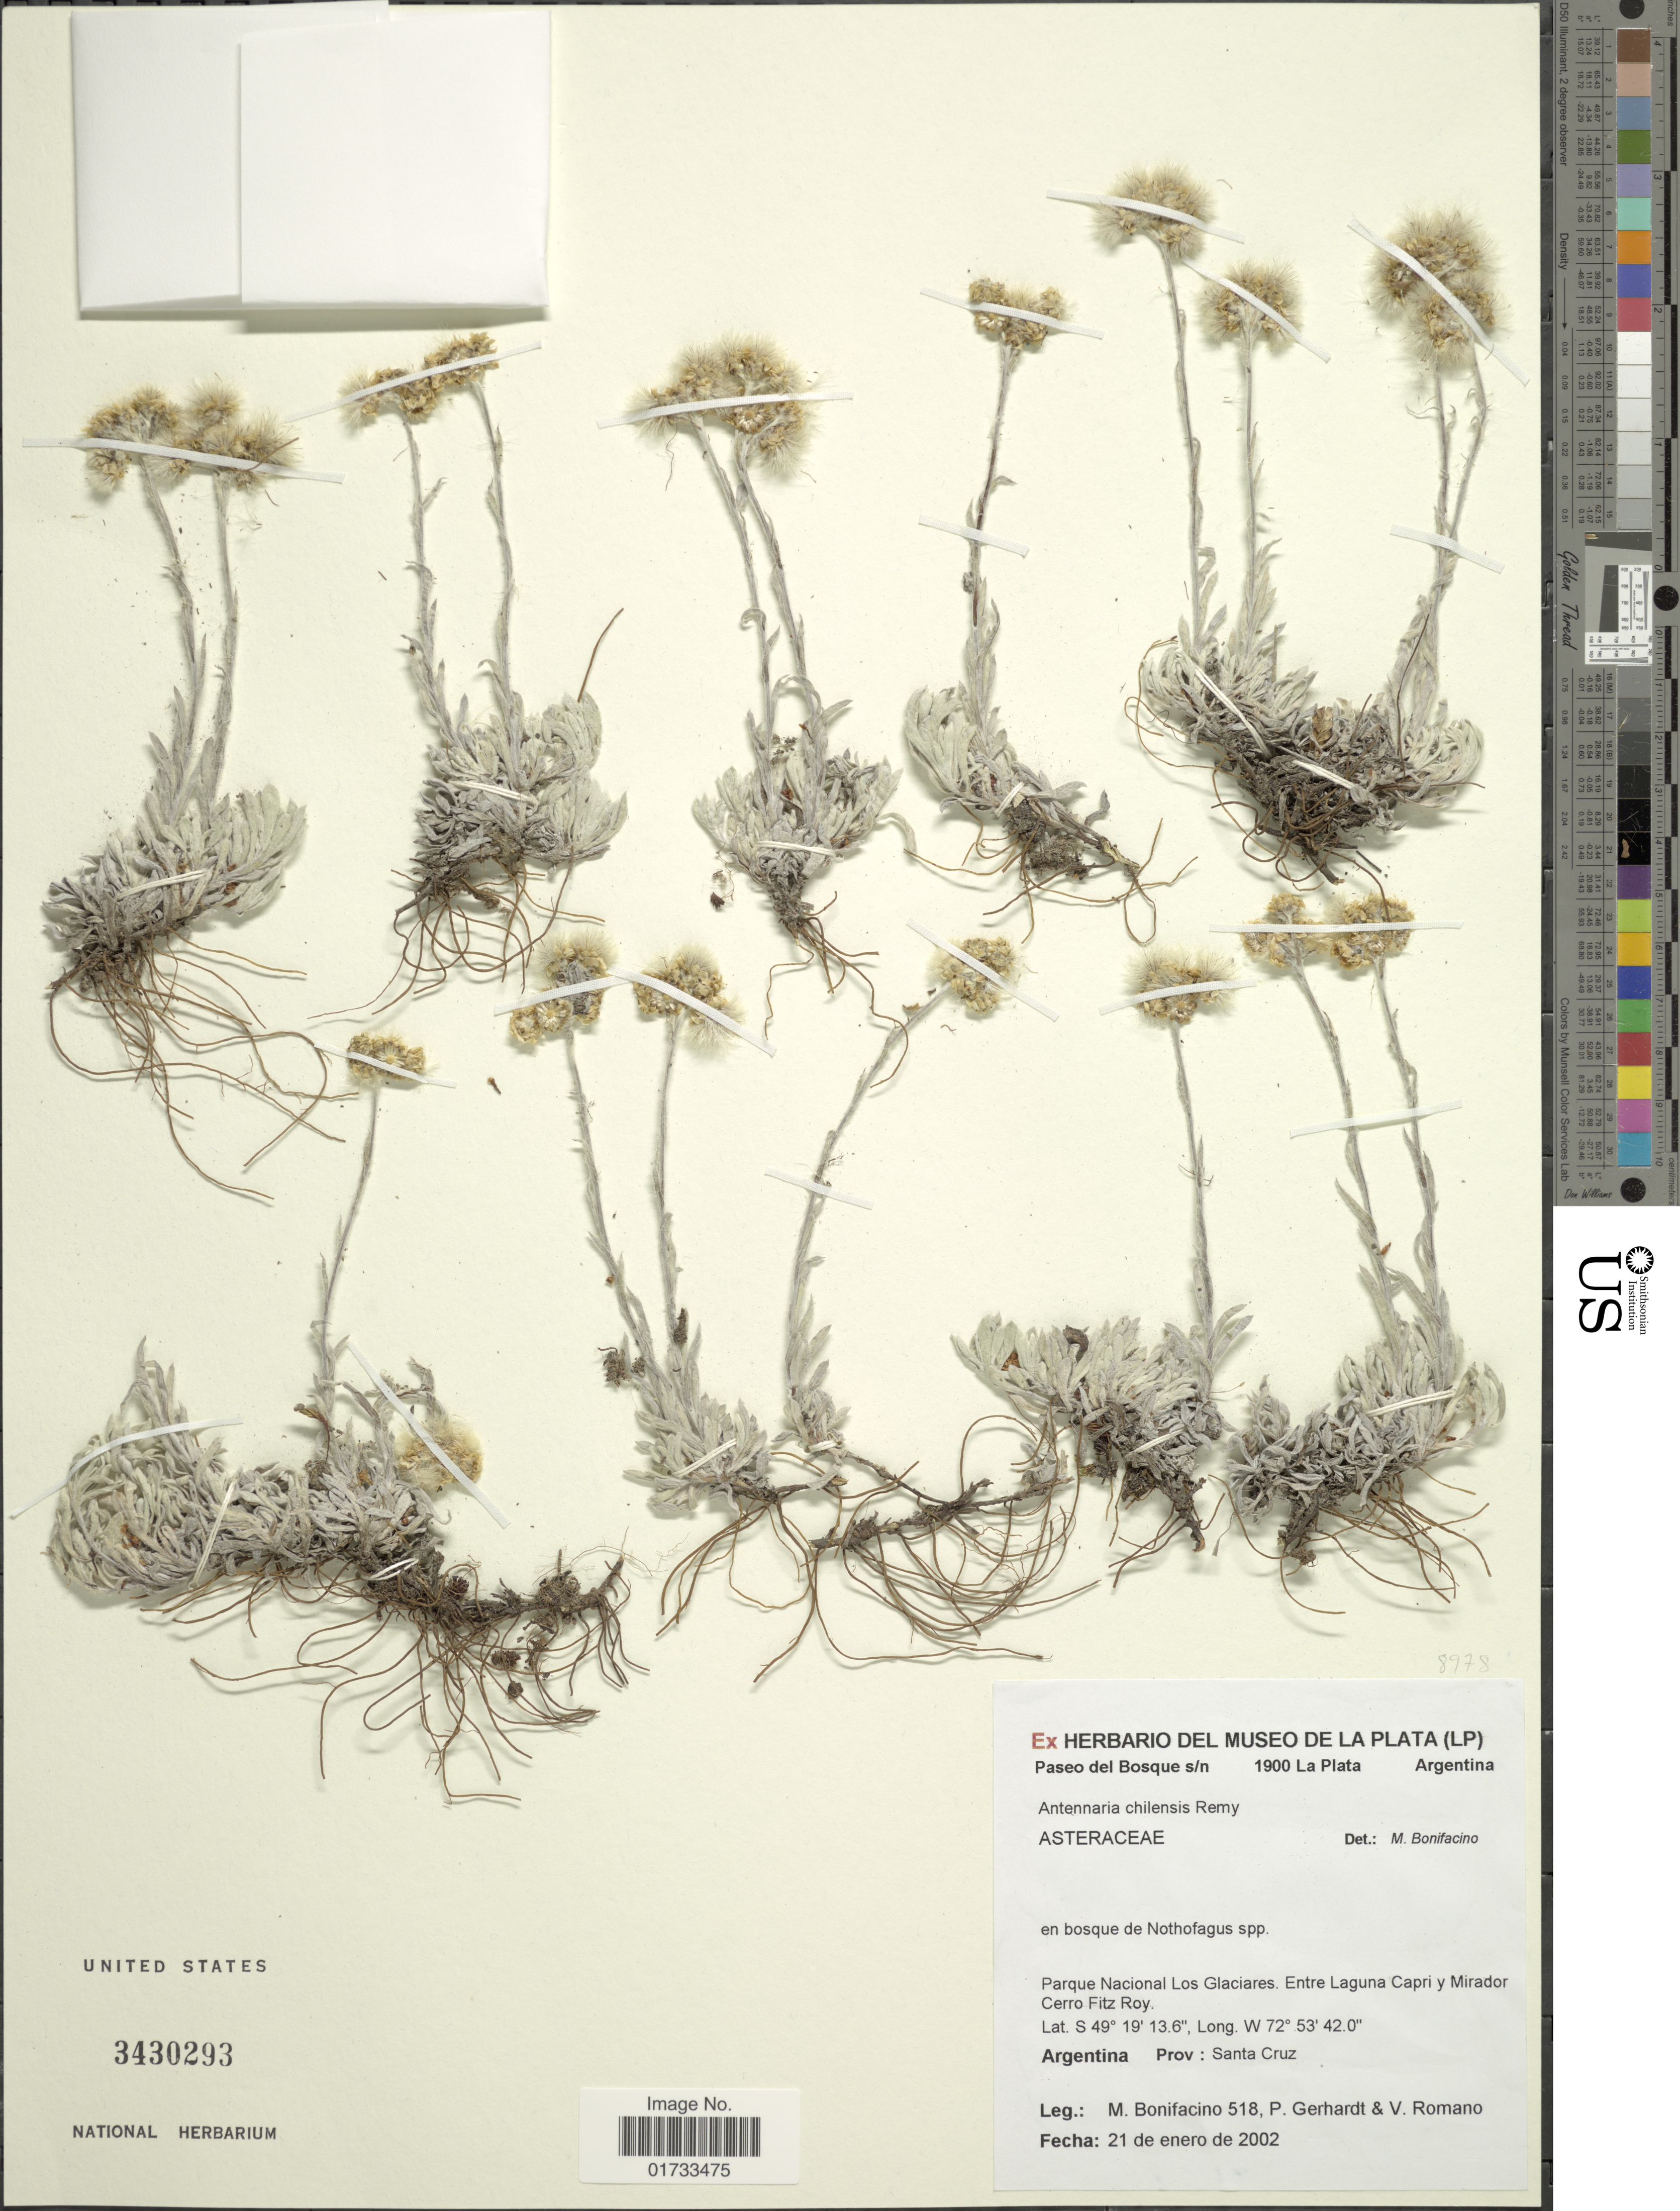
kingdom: Plantae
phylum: Tracheophyta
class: Magnoliopsida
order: Asterales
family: Asteraceae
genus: Antennaria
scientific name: Antennaria chilensis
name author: J. Rémy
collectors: M. Bonifacino, P. Gerhardt & V. Romano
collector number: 0518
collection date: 2002-02-21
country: Argentina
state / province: Santa Cruz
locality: Parque Nacional Los Glaciares, entre Laguna Capri y Mirador Cerro Fitz Roy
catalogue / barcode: US 3430293